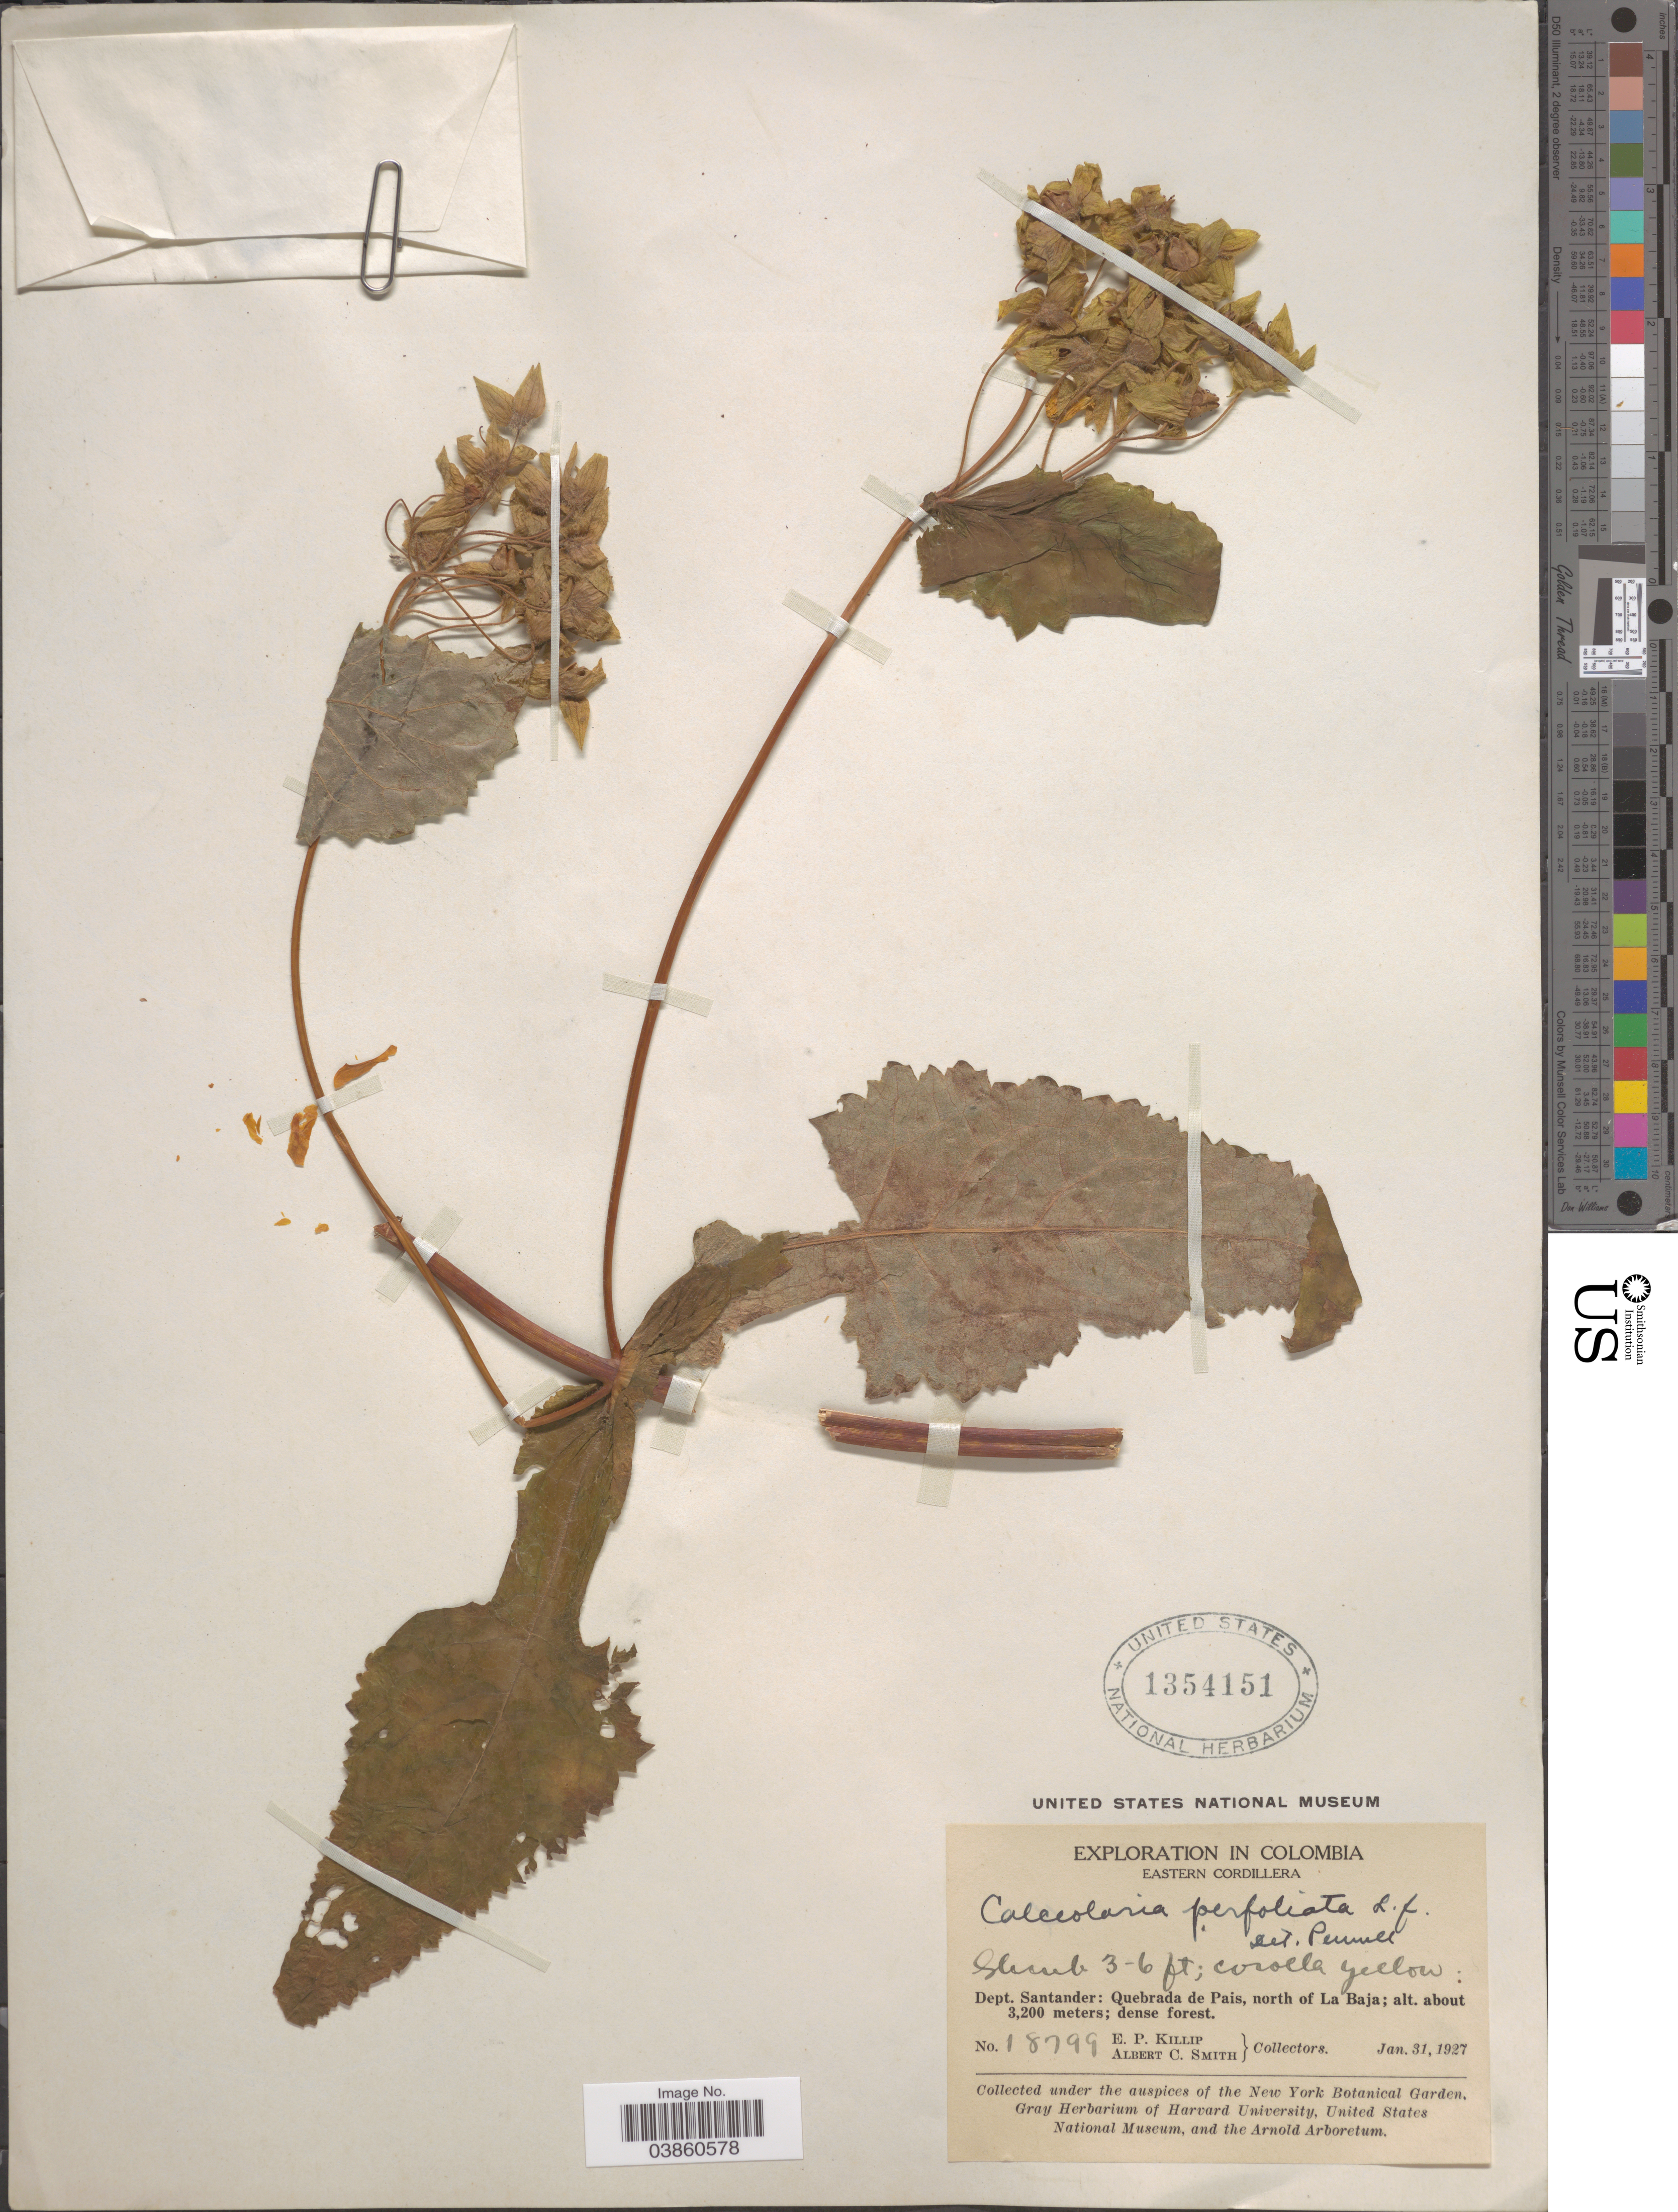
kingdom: Plantae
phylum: Tracheophyta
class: Magnoliopsida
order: Lamiales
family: Calceolariaceae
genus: Calceolaria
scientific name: Calceolaria perfoliata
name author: L. f.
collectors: E. P. Killip & A. C. Smith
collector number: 18799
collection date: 1927-01-31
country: Colombia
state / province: Santander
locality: Eastern Cordillera. Dept. Santander: Quebrada de Pais, north of La Baja.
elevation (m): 3200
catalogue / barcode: US 1354151